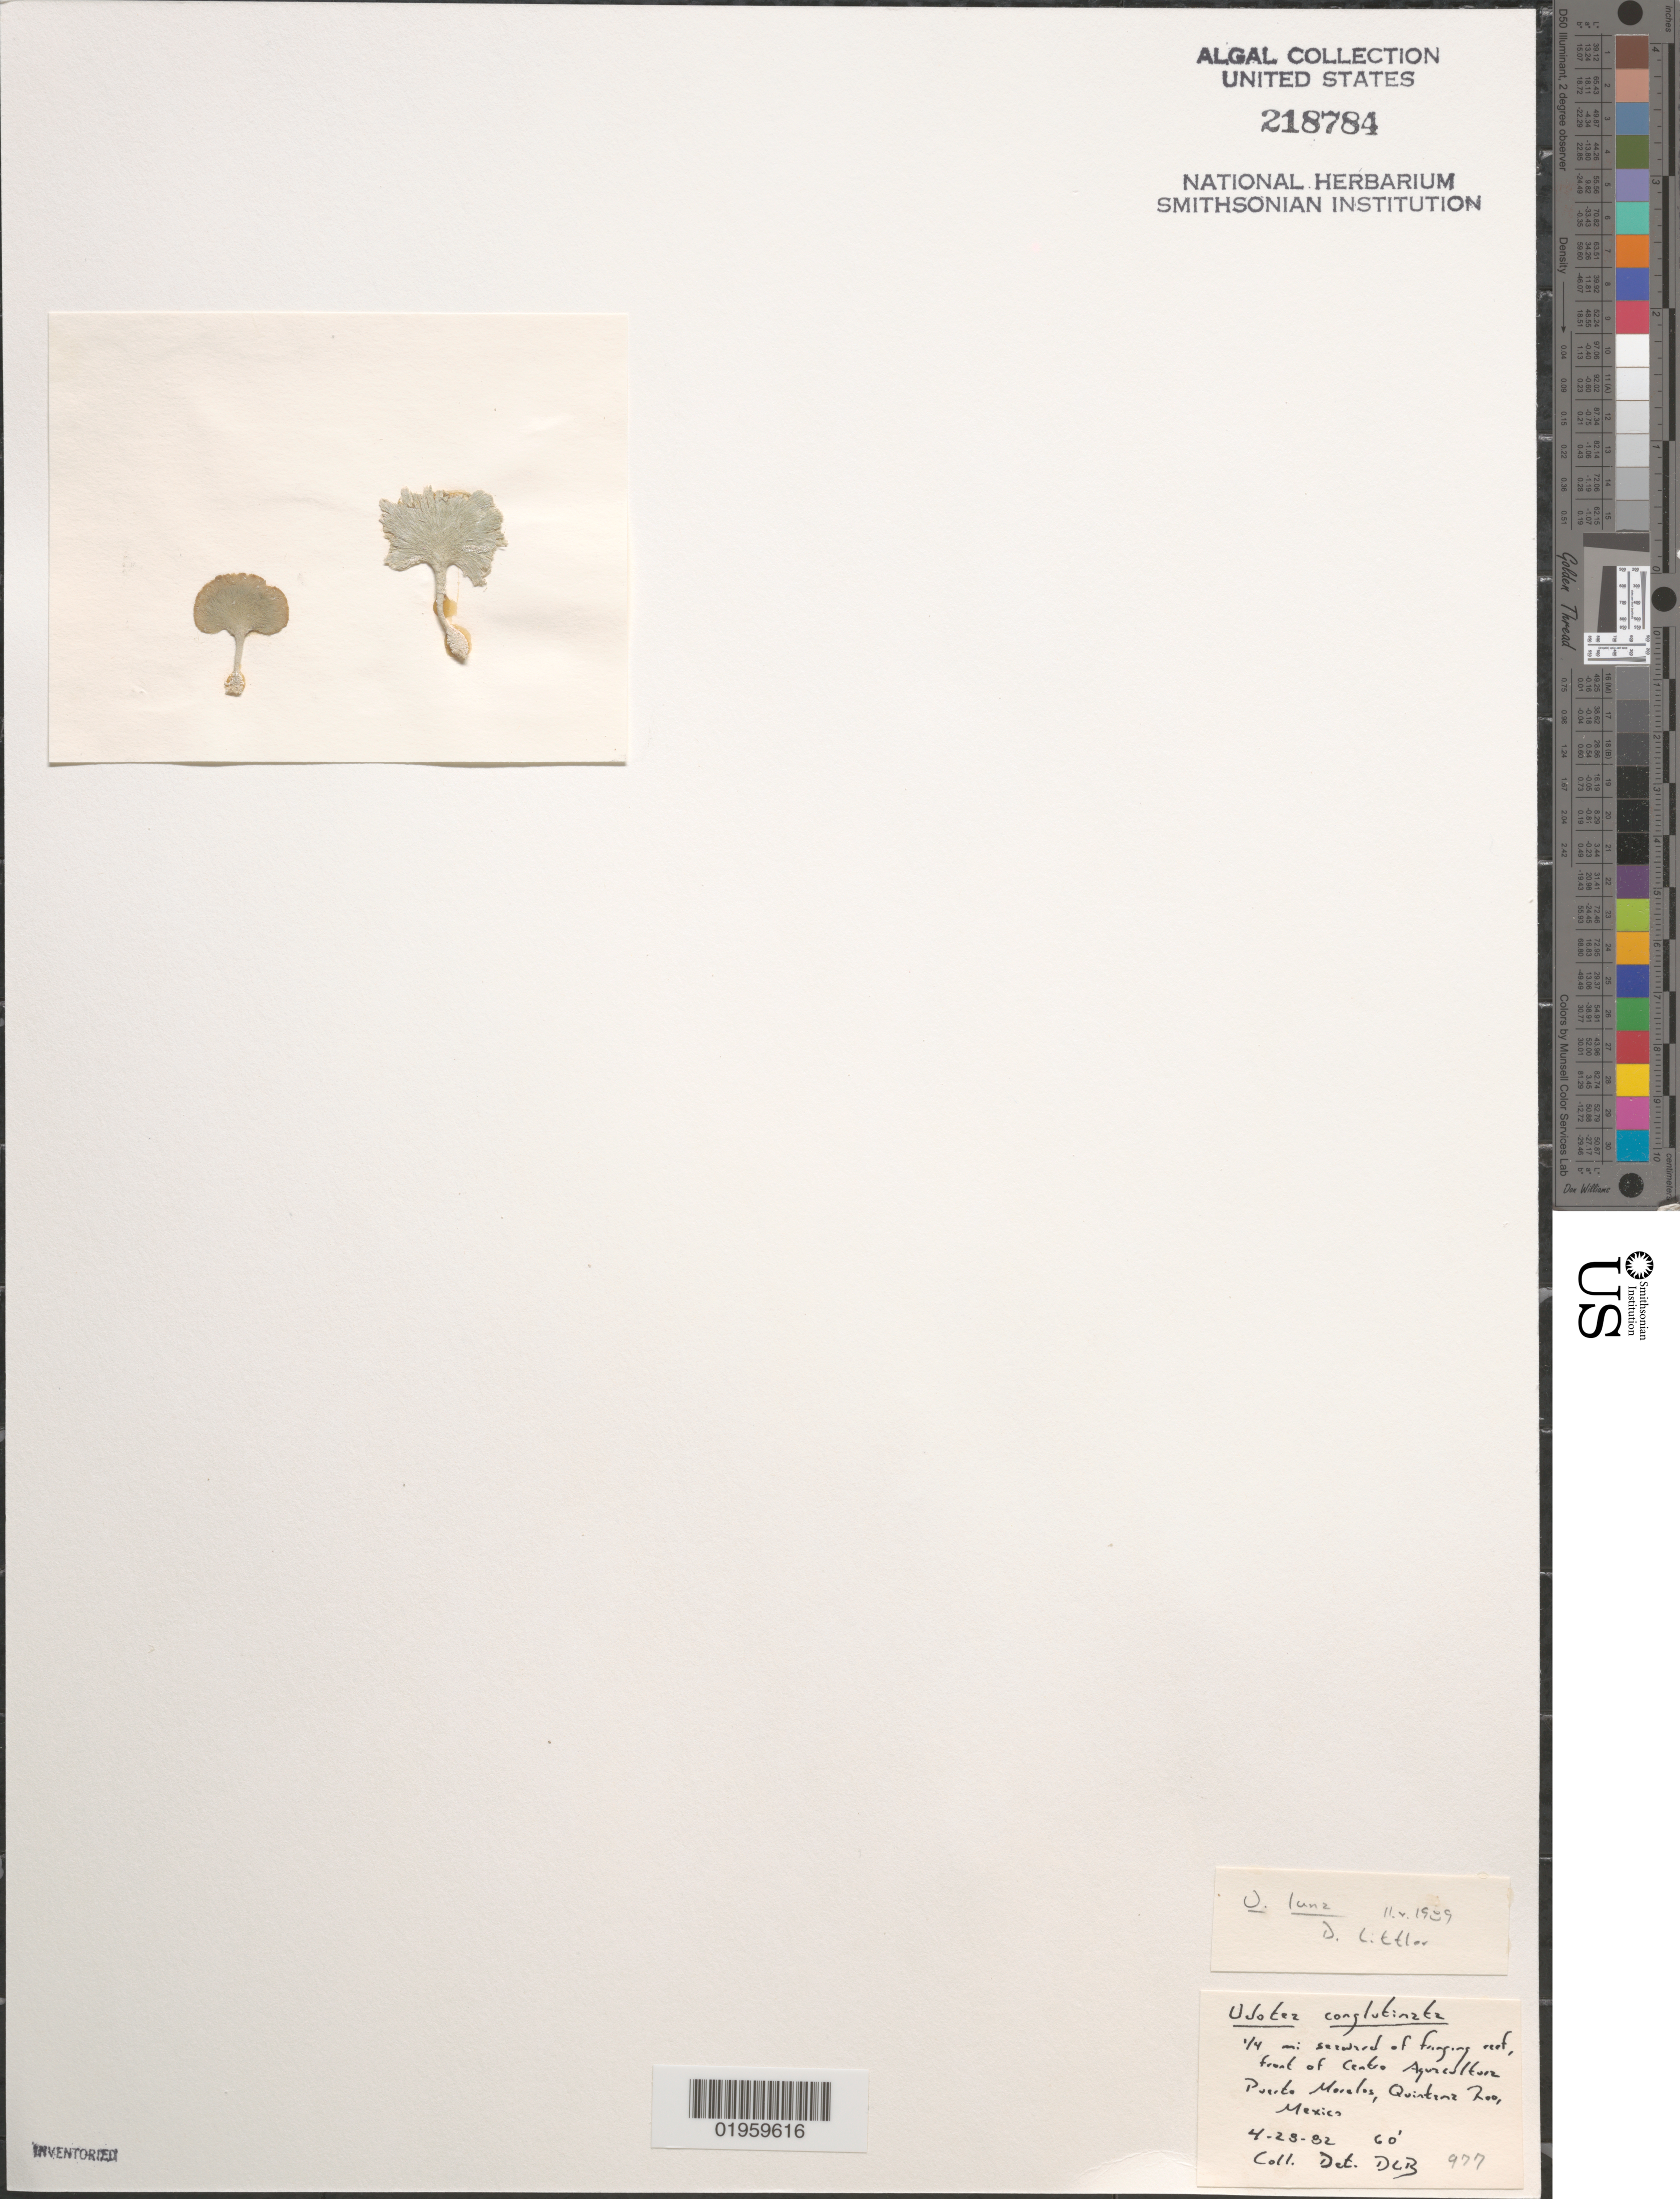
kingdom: Plantae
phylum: Chlorophyta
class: Ulvophyceae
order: Bryopsidales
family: Udoteaceae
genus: Udotea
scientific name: Udotea conglutinata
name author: (Ellis & Sol.) J.V.Lamouroux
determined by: Ballantine, D. L.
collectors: D.L. Ballantine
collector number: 977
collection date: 1982-04-28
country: Mexico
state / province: Quintana Roo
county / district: Puerto Morelos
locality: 1/4 mi seaward of fringing reef, front of Centro Aquacultura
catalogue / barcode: US 218784